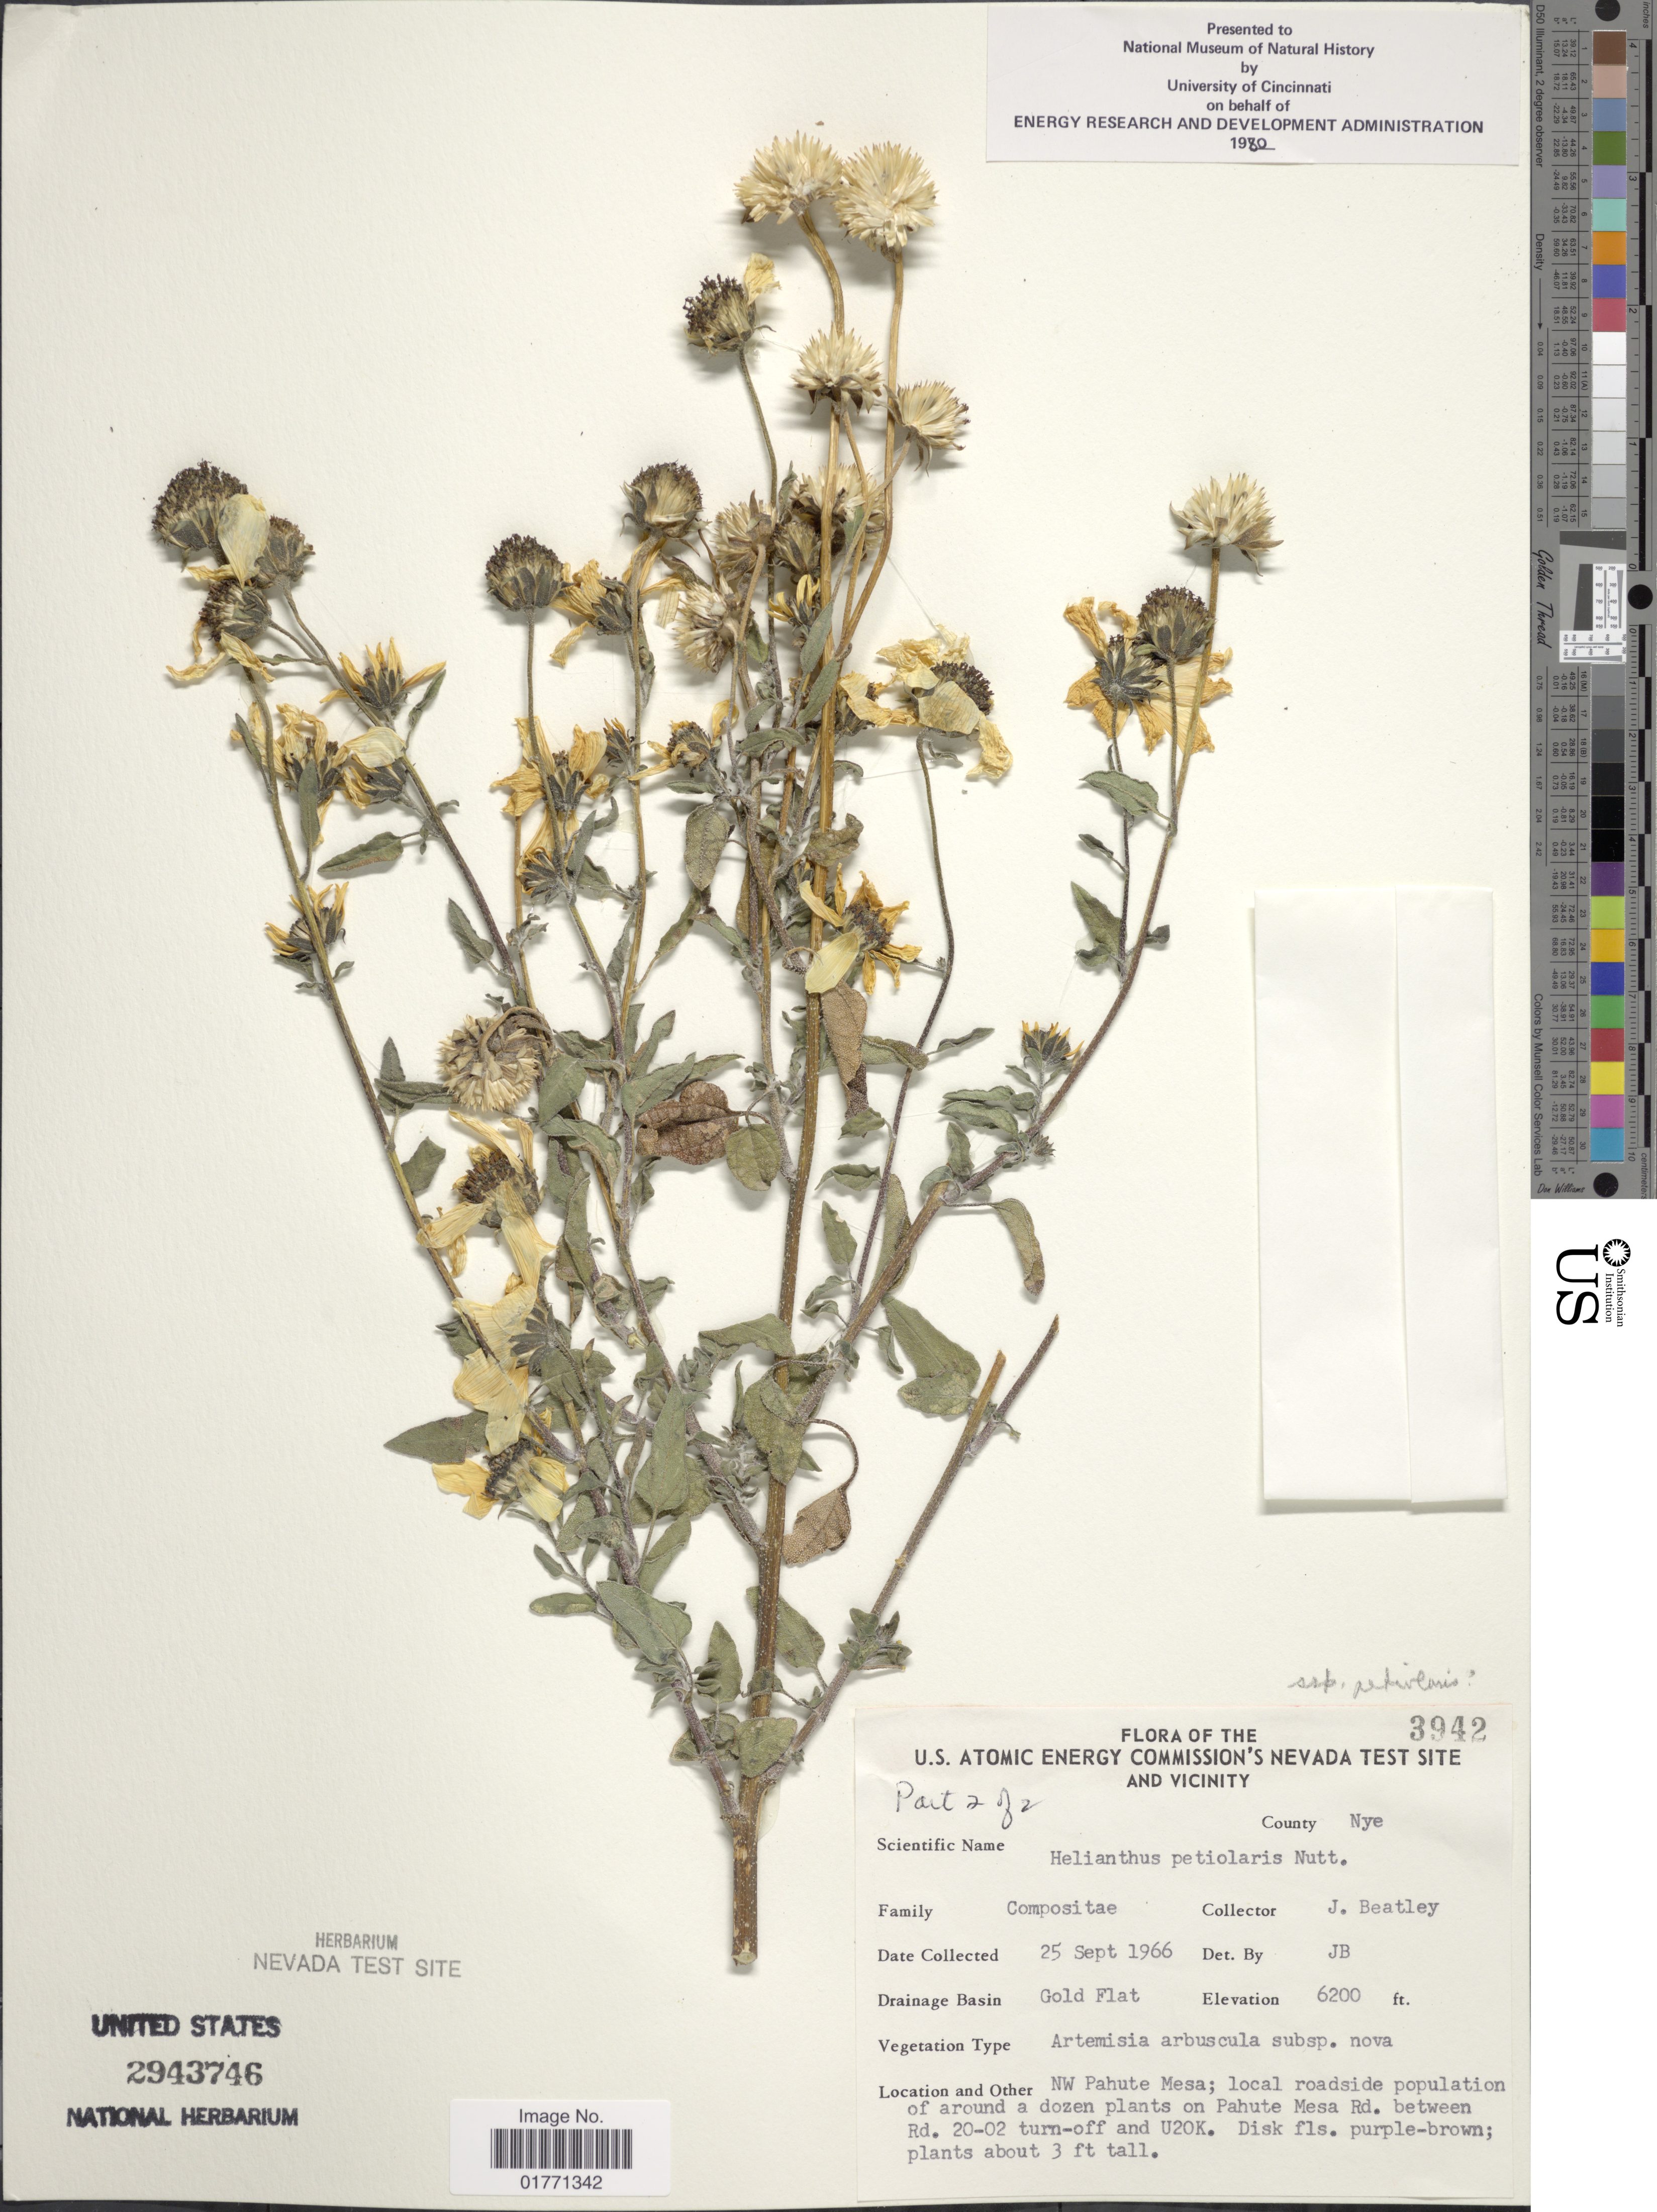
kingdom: Plantae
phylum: Tracheophyta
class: Magnoliopsida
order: Asterales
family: Asteraceae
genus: Helianthus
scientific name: Helianthus petiolaris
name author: Nutt.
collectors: J. C. Beatley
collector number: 3942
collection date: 1966-09-25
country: United States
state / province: Nevada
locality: U.S. Atomic Energy Commission's Nevada Test Site and vicinity, County Nye, Drainage Basin Gold Flat, NW pahute Mesa; local roadside population of around a dozen plants on Pahute Mesa Rd. between Rd. 20-02 turn-off and U20K.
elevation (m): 1890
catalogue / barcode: US 2943746